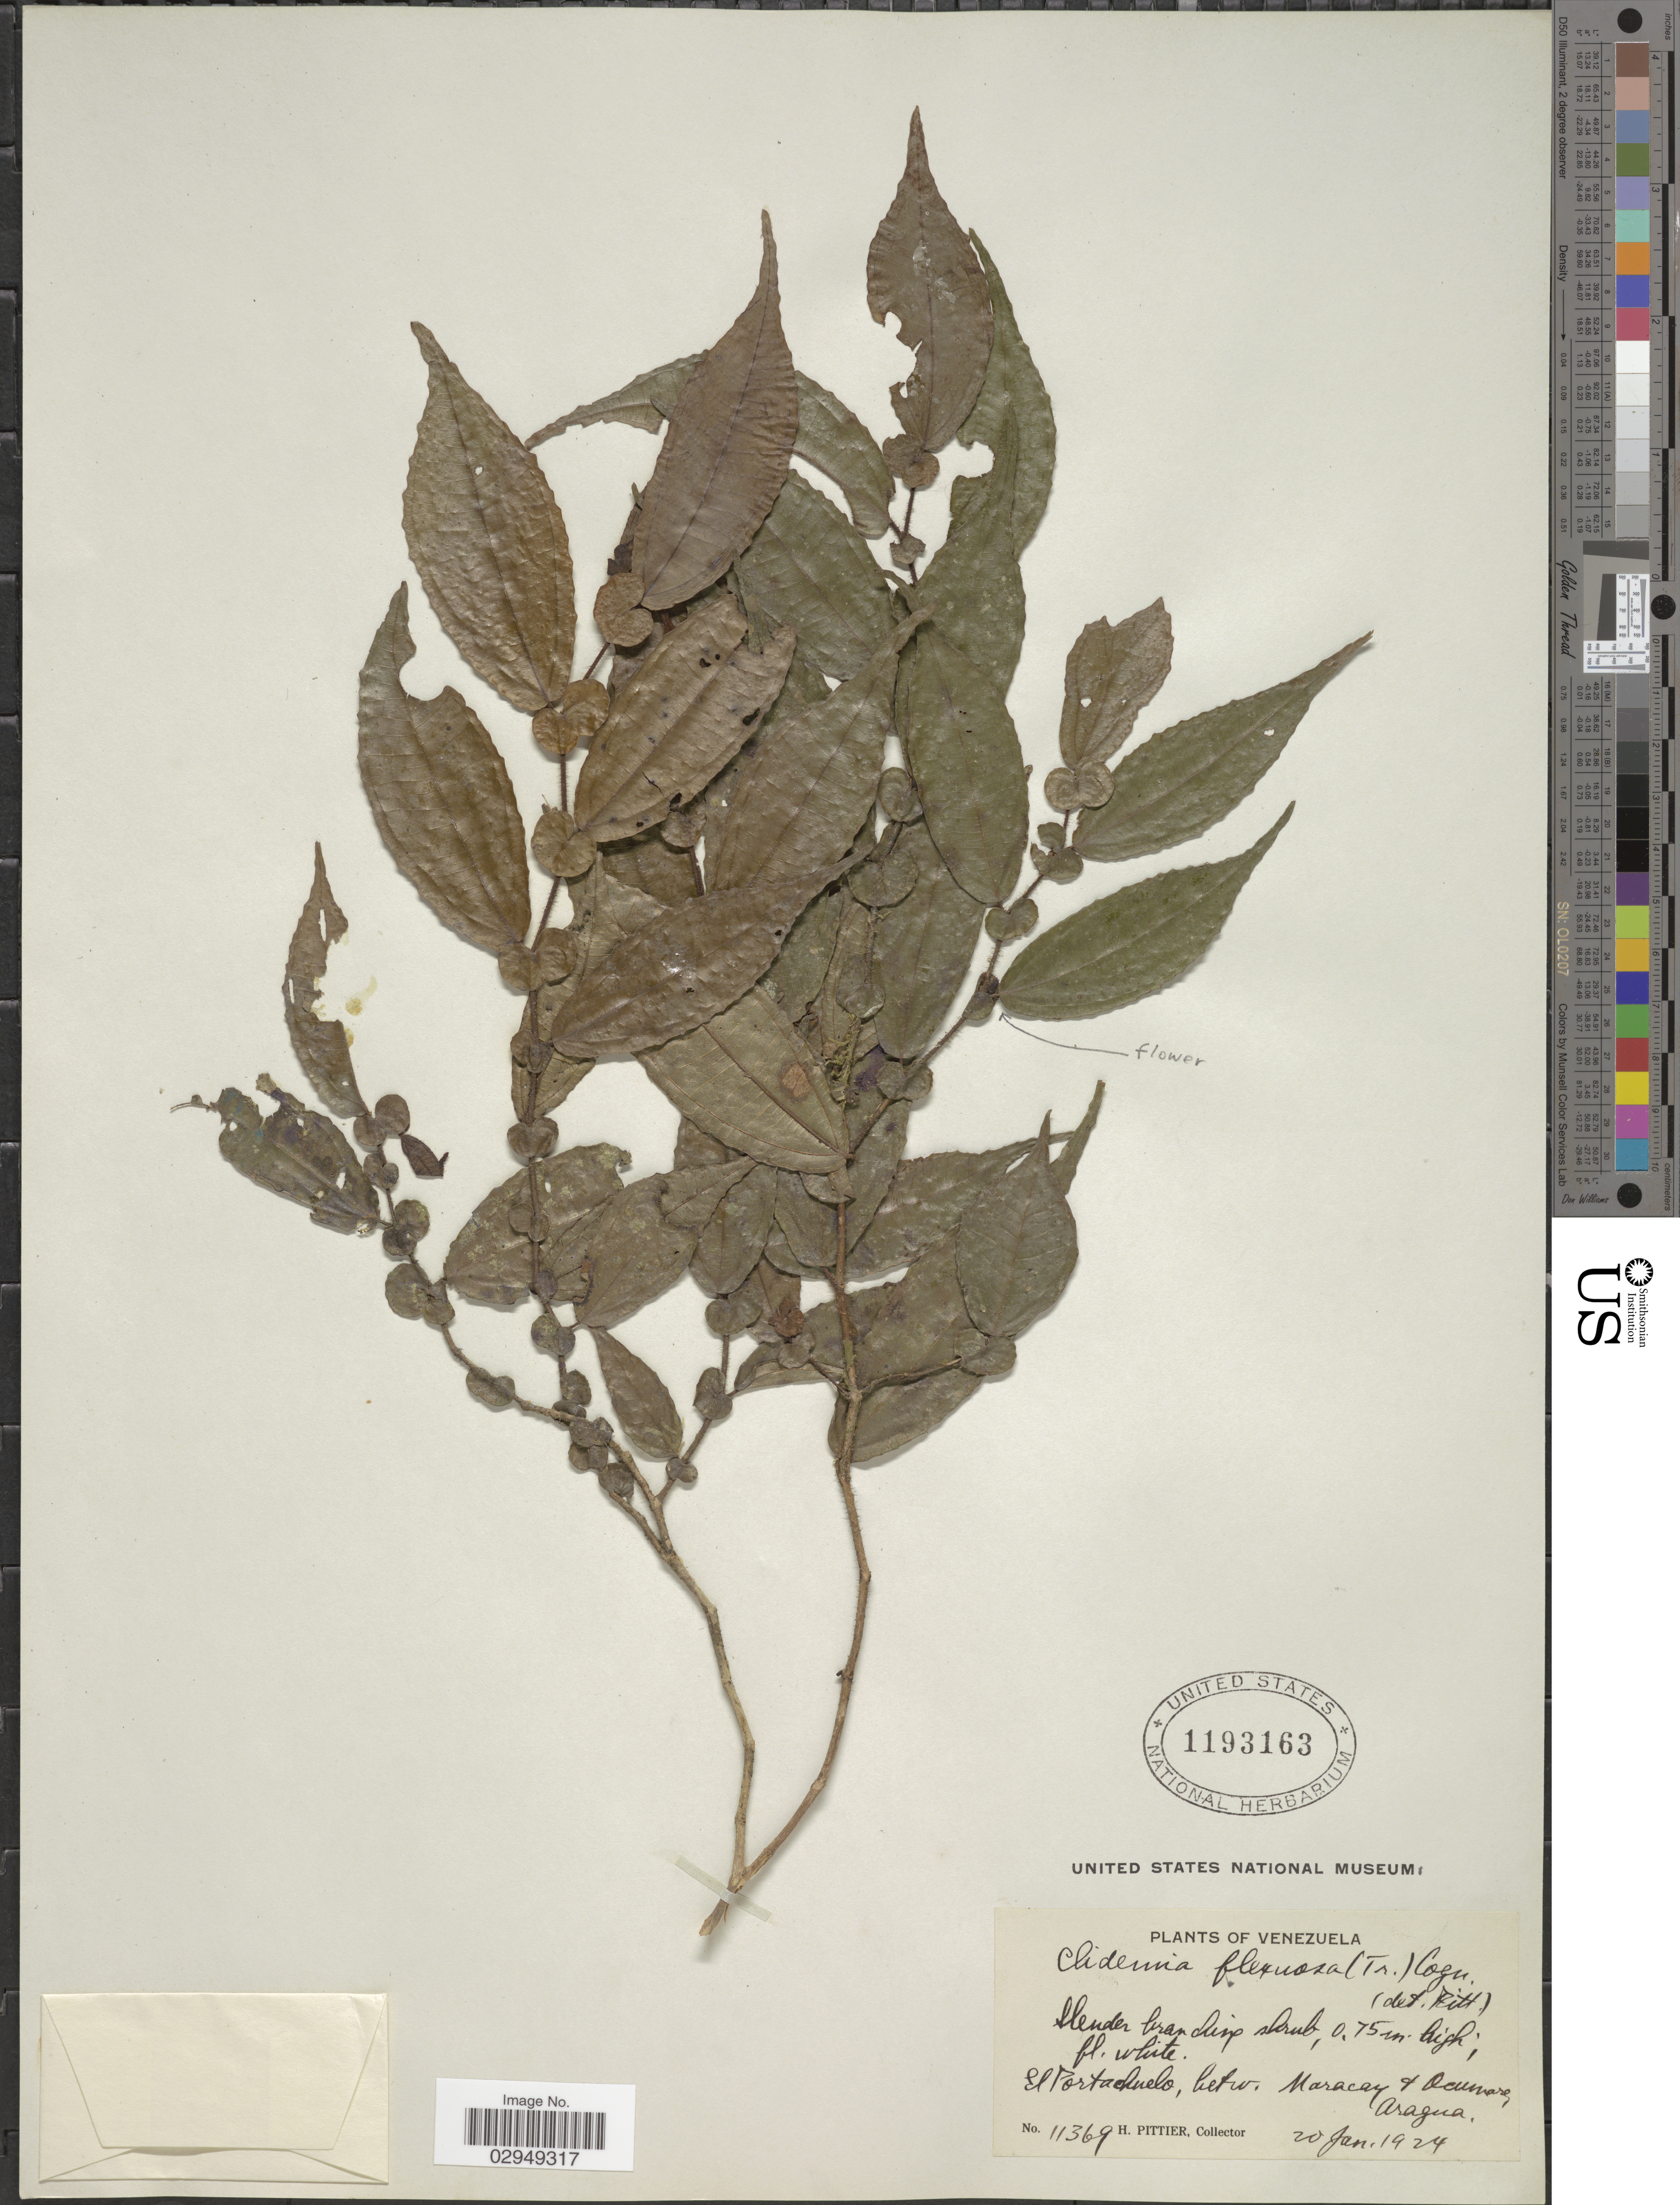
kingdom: Plantae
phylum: Tracheophyta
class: Magnoliopsida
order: Myrtales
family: Melastomataceae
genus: Clidemia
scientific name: Clidemia flexuosa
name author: (Triana) Cogn.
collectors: H. F. Pittier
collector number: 11369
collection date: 1924-01-20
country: Venezuela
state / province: Aragua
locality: El Portachuelo, betw. Maracay & Ocumare, Aragua.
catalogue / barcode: US 1193163